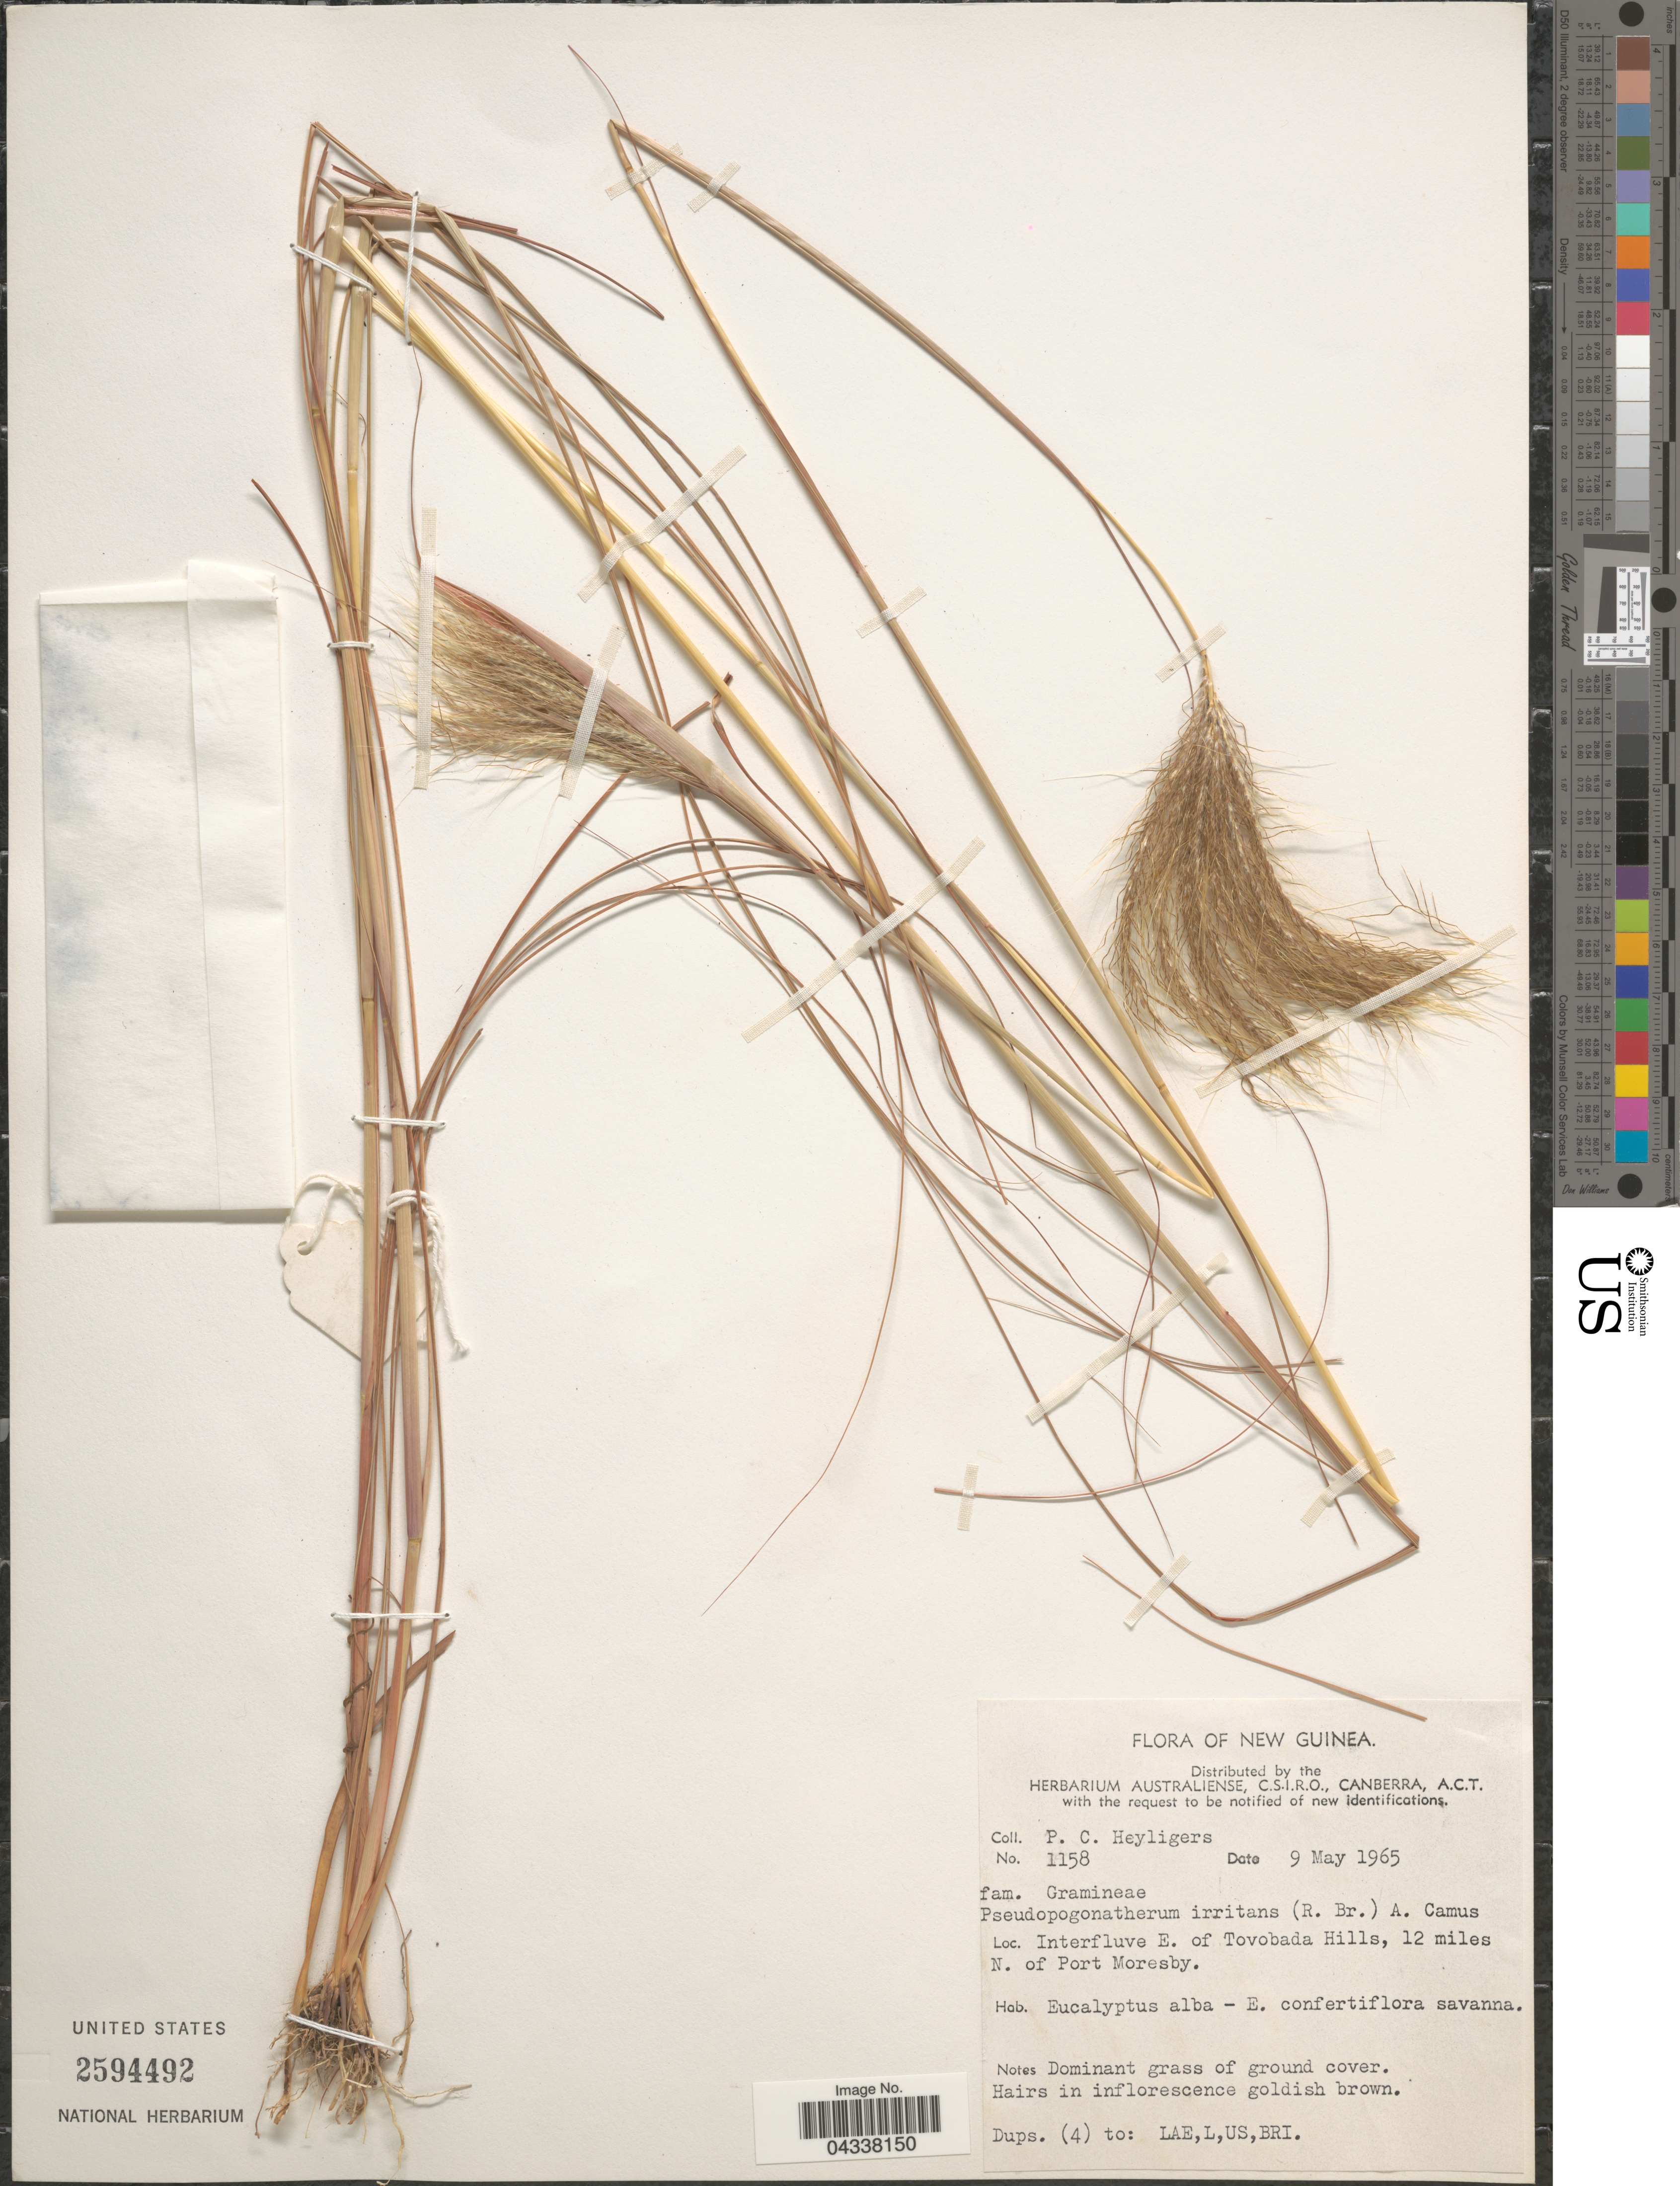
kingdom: Plantae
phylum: Tracheophyta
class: Liliopsida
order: Poales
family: Poaceae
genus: Pseudopogonatherum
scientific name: Pseudopogonatherum irritans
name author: (R. Br.) A. Camus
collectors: P. Heyligers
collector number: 1158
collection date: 1965-05-09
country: Papua New Guinea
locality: New Guinea. Interfluve E. of Tovobada Hills, 12 miles N. of Port Moresby.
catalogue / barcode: US 2594492